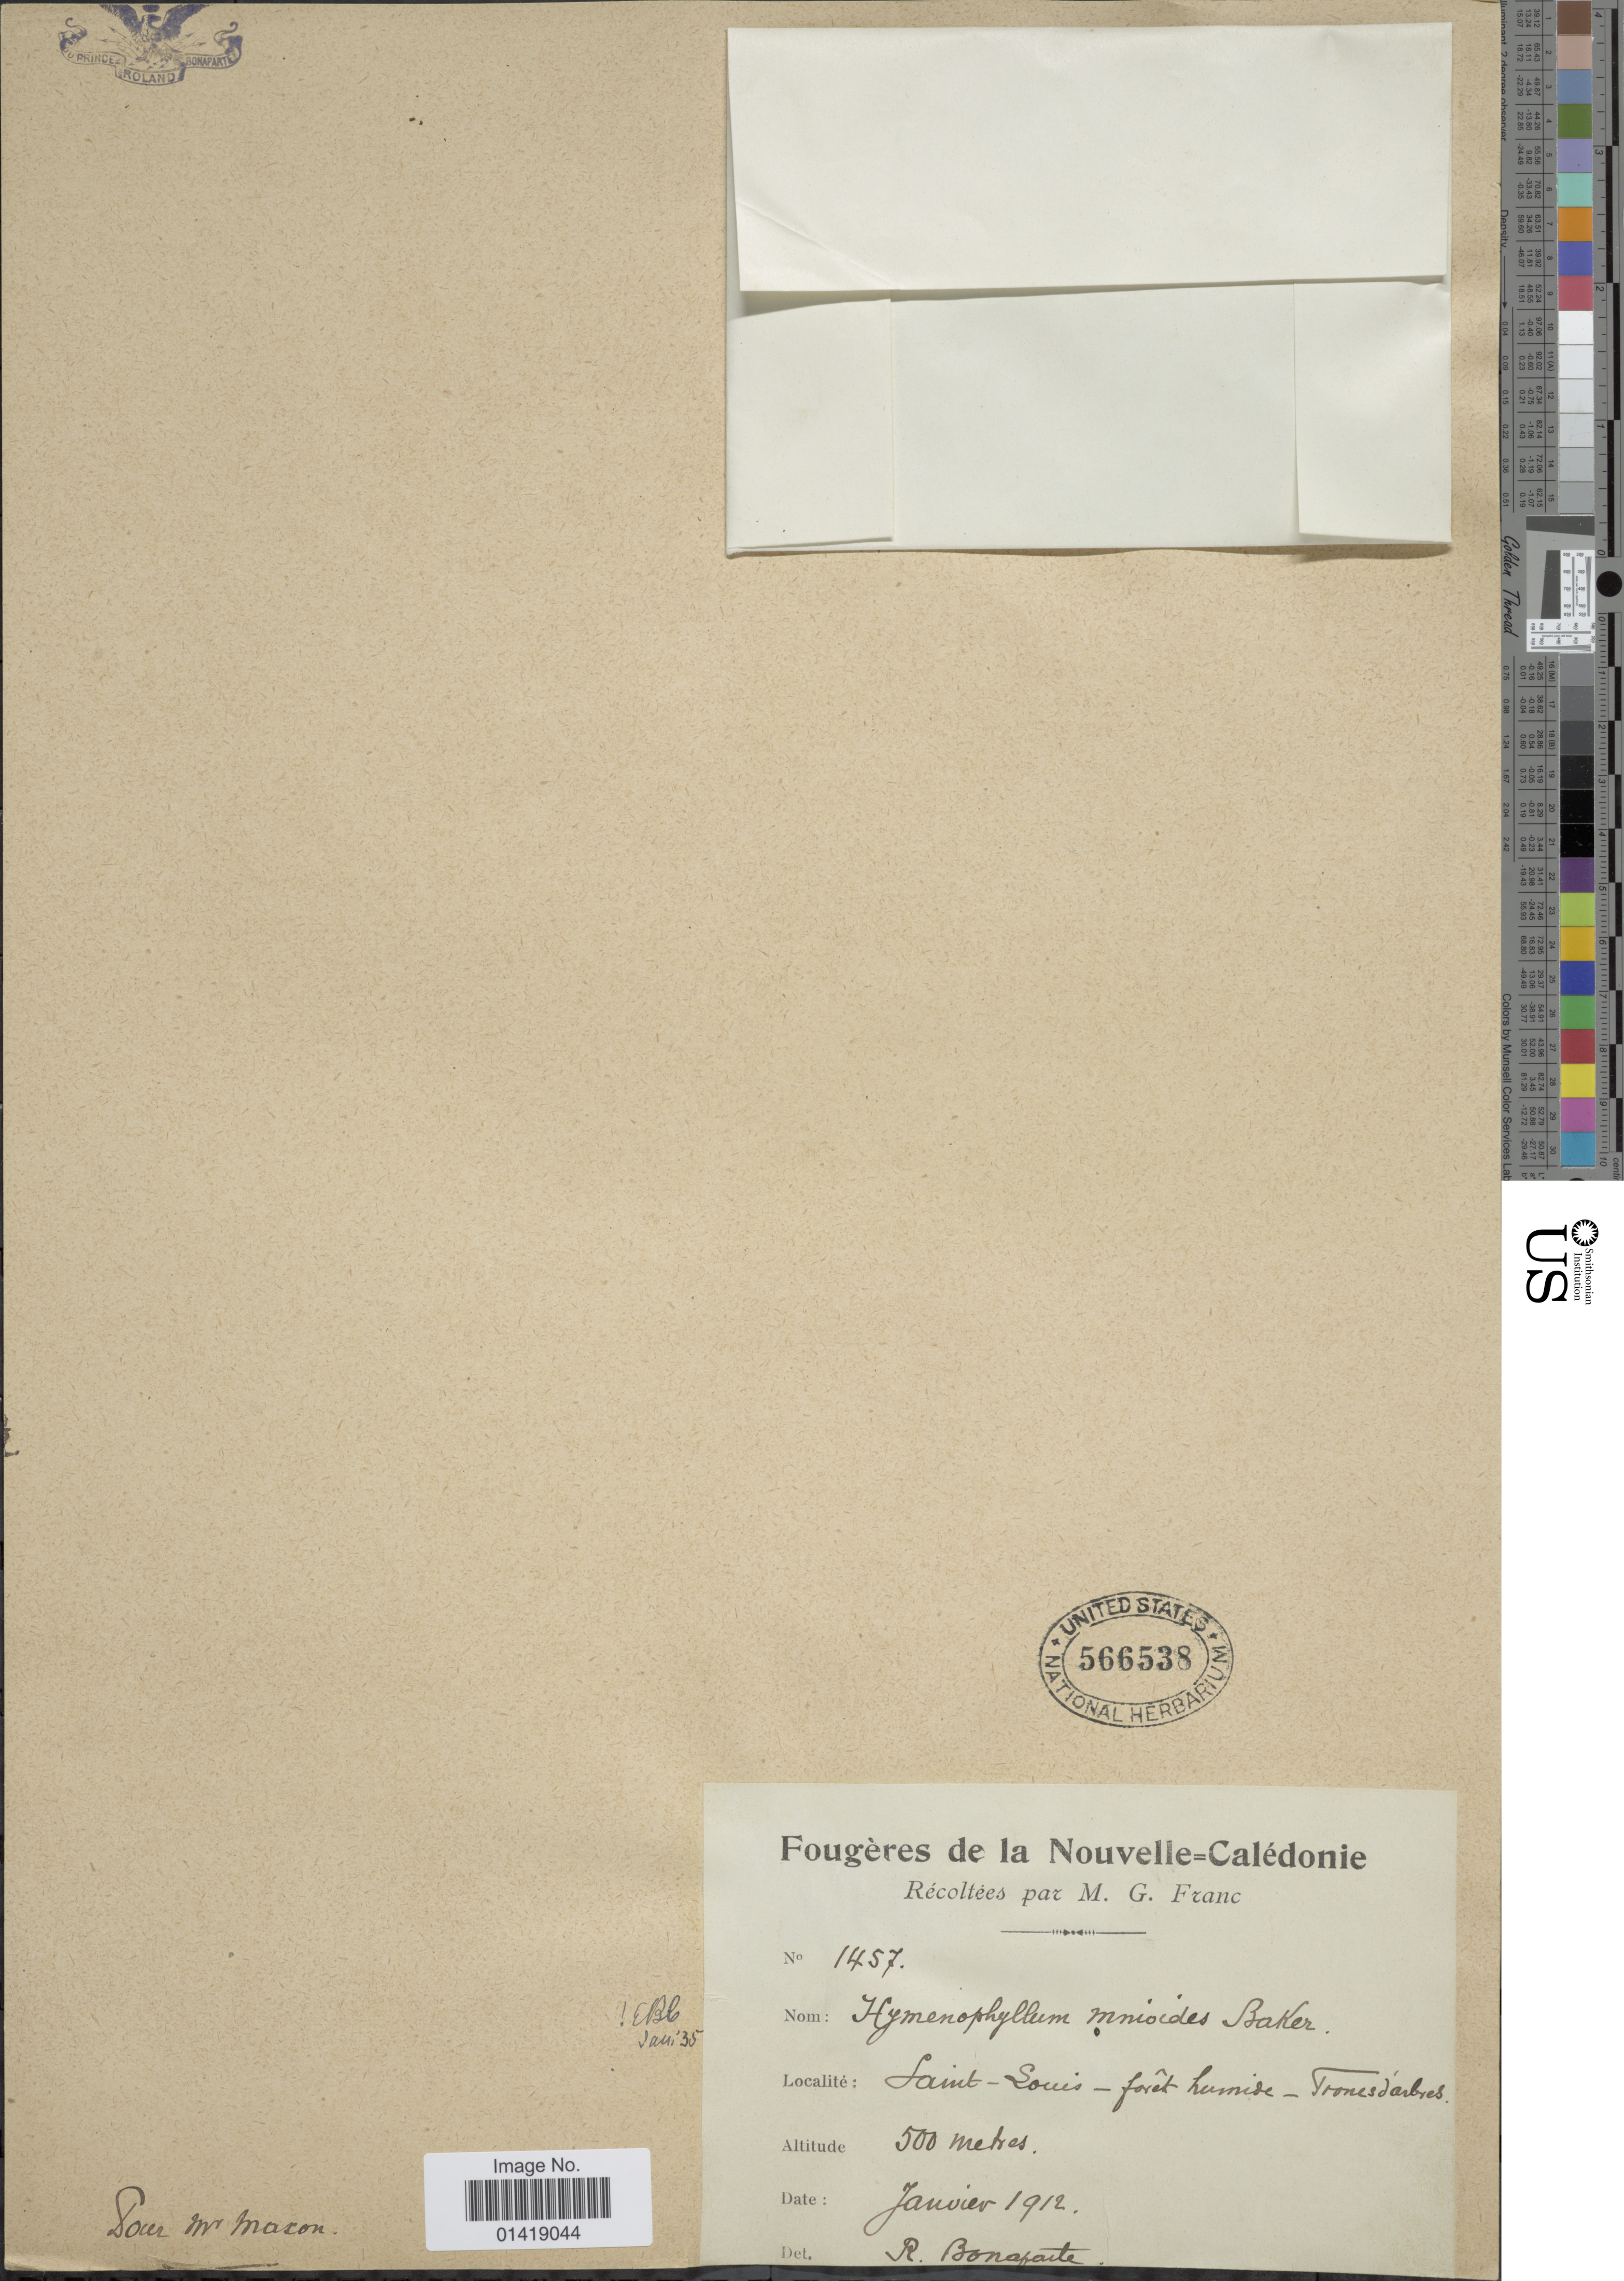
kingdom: Plantae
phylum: Tracheophyta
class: Polypodiopsida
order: Hymenophyllales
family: Hymenophyllaceae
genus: Hymenophyllum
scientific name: Hymenophyllum mnioides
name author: Baker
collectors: M. Franc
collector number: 1457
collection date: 1912-01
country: New Caledonia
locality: Saint Louis, forêt humide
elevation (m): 500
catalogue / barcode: US 566538